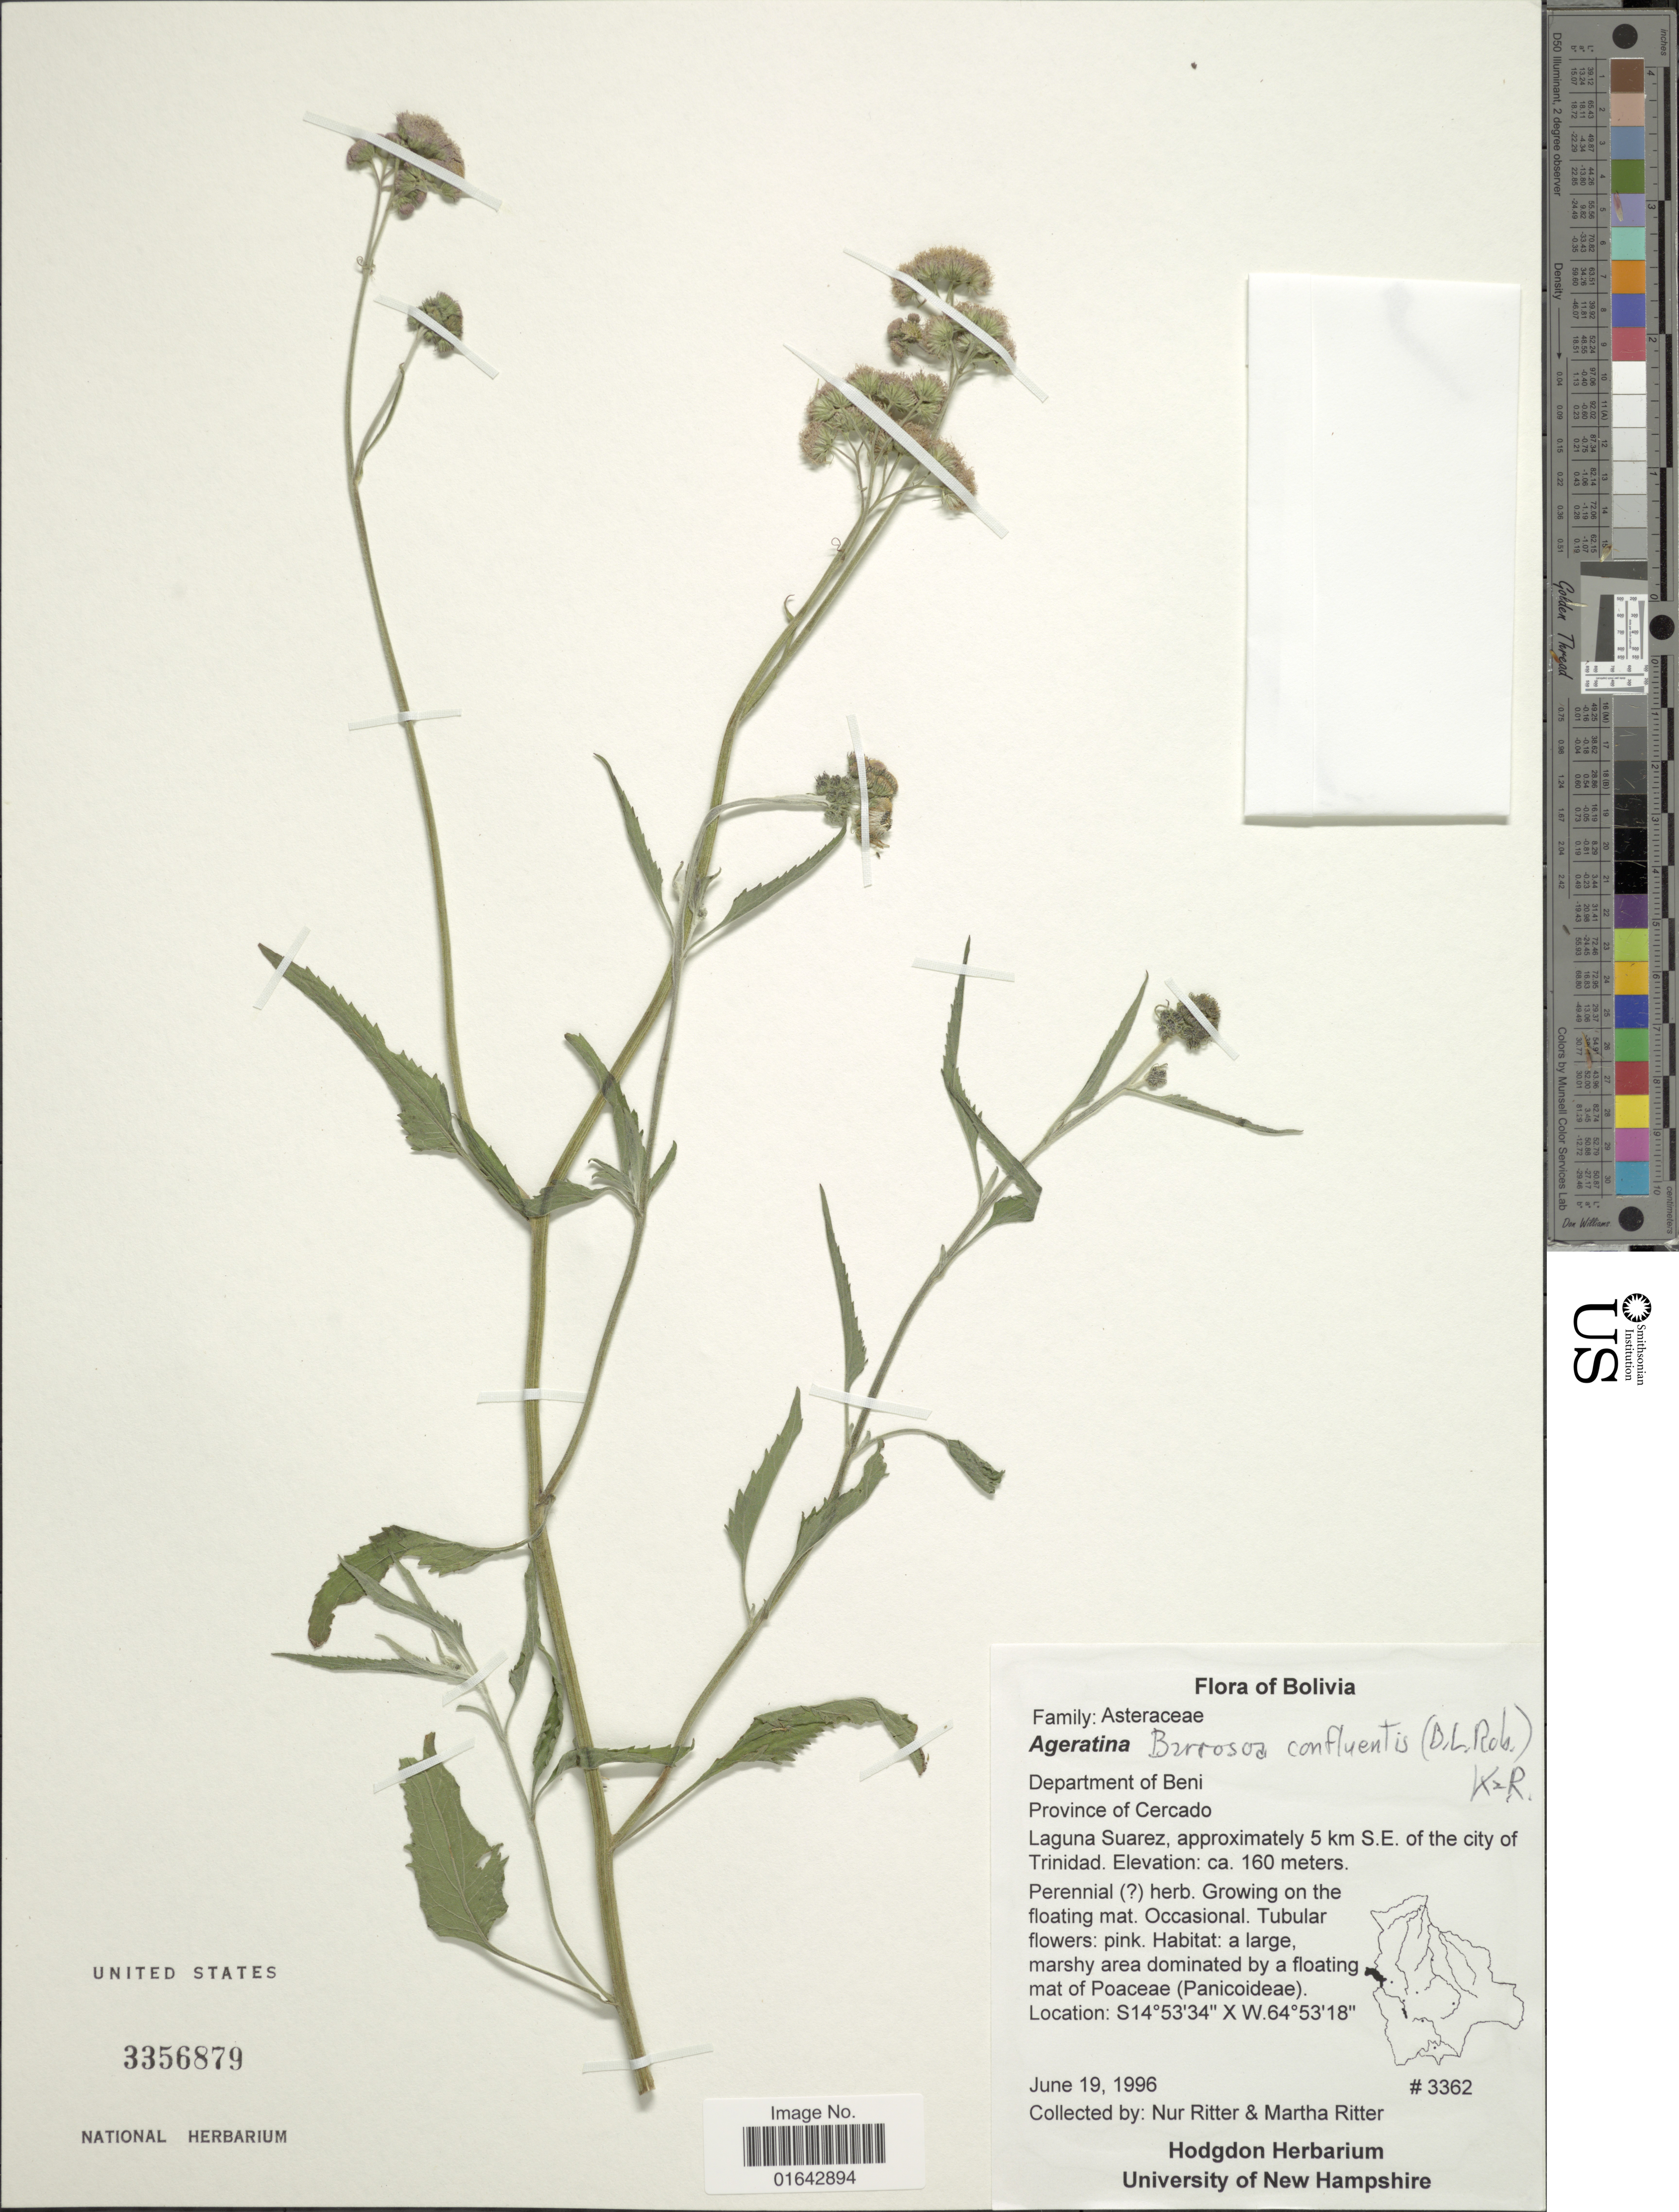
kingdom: Plantae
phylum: Tracheophyta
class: Magnoliopsida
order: Asterales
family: Asteraceae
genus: Barrosoa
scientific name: Barrosoa confluentis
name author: (B.L. Rob.) R.M. King & H. Rob.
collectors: N. Ritter & M. Ritter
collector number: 3362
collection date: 1996-06-19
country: Bolivia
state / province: Beni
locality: Department of Beni. Province of Cercado. Laguna Suarez, approximately 5 km S.E. of the city of Trinidad.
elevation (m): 160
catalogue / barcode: US 3356879